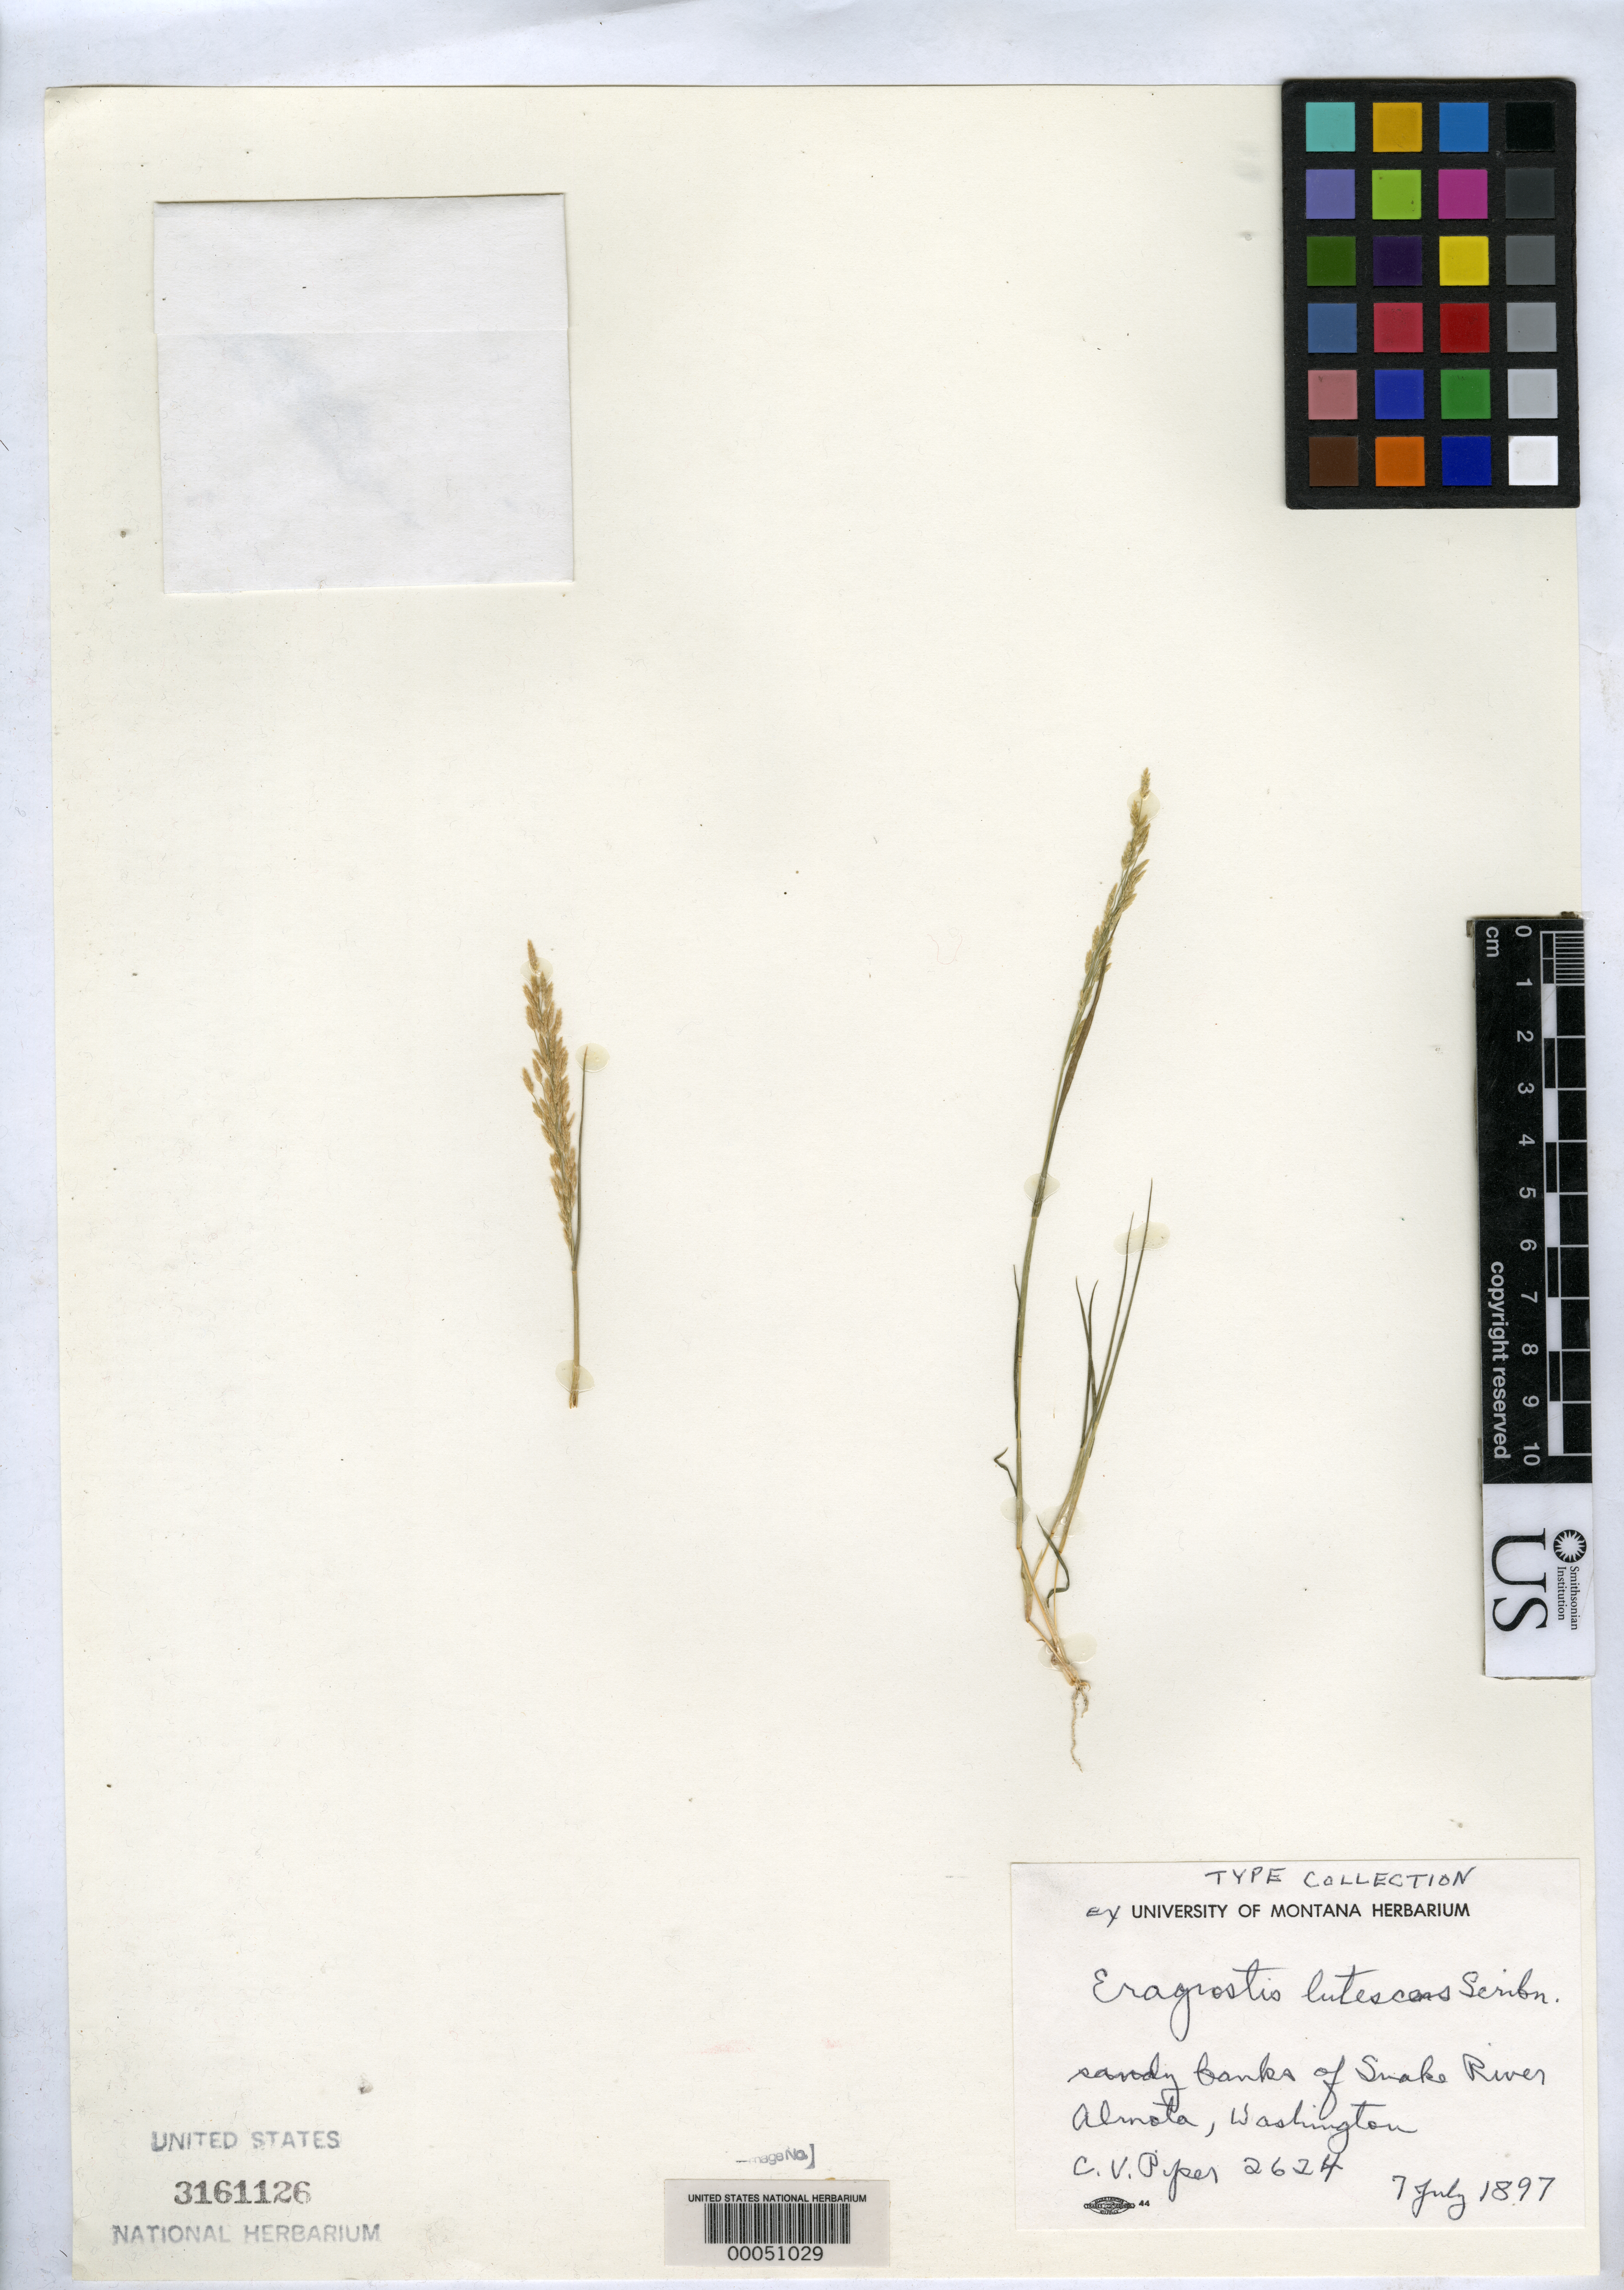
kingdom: Plantae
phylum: Tracheophyta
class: Liliopsida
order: Poales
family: Poaceae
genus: Eragrostis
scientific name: Eragrostis lutescens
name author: Scribn.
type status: Isotype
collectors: C. V. Piper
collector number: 2624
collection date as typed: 30 Jul 1897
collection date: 1897-07-30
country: United States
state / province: Washington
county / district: Whitman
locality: Banks of Snake River at Almota.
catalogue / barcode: US 3161126